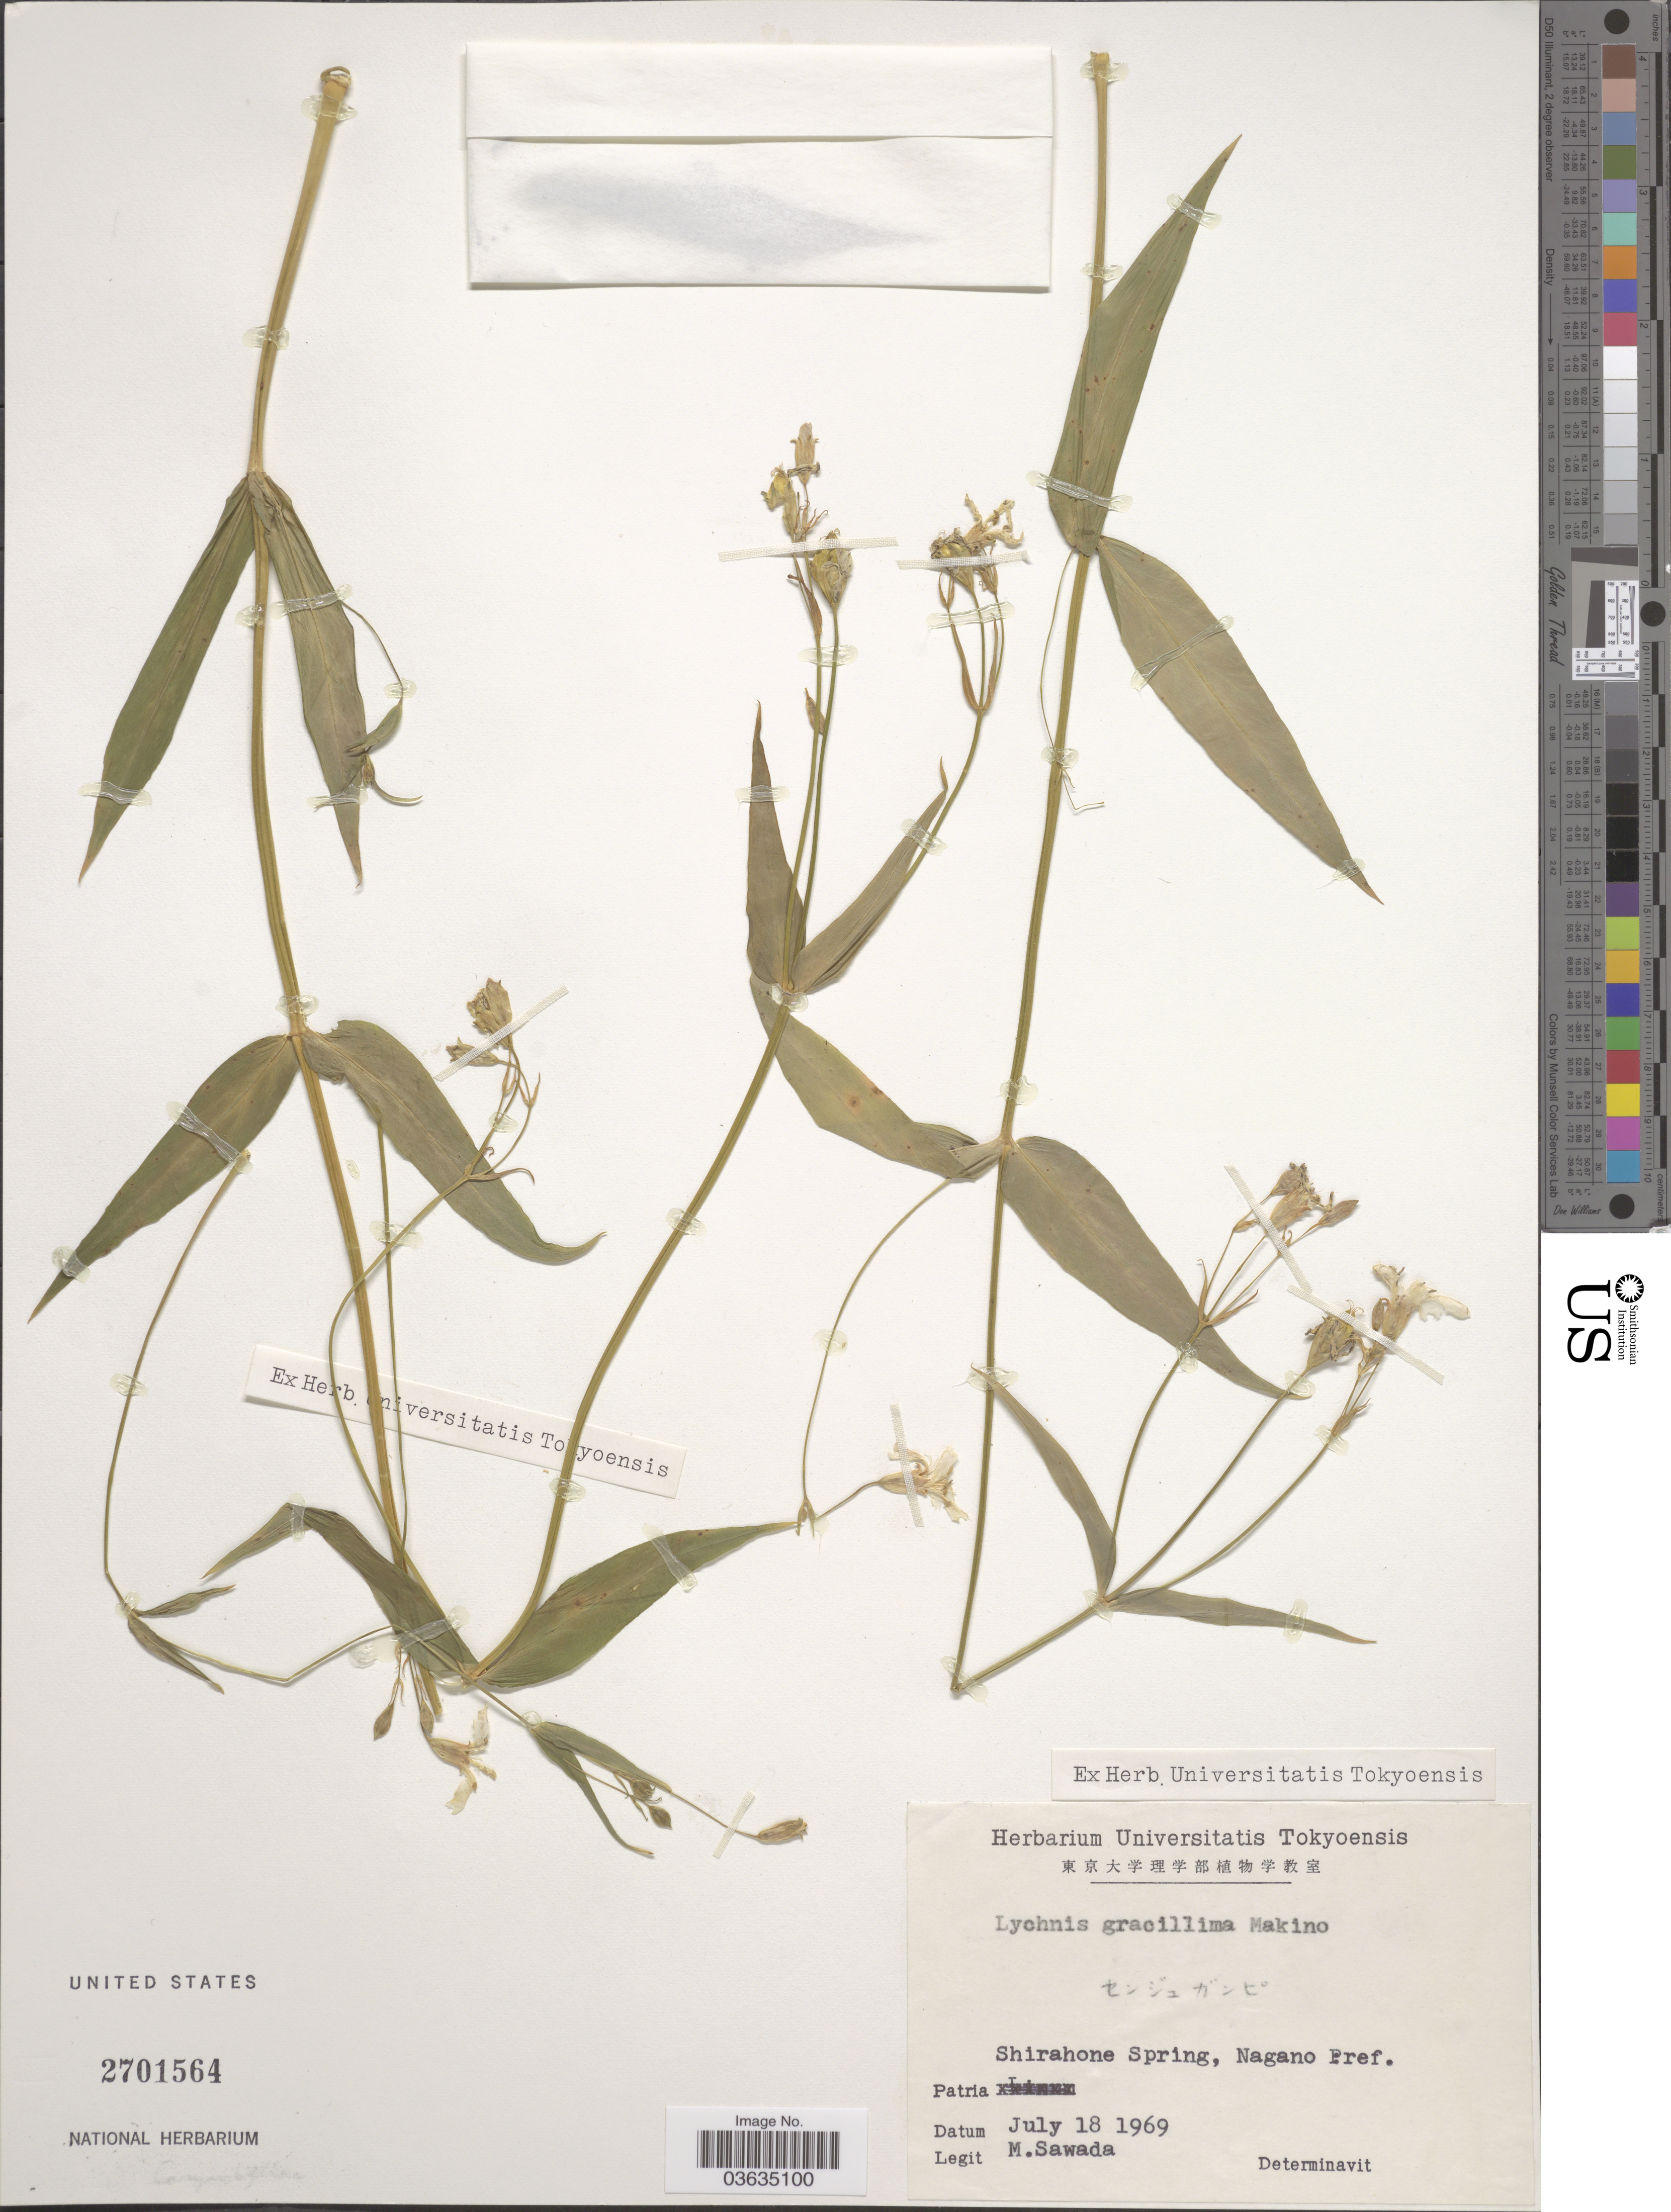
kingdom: Plantae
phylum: Tracheophyta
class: Magnoliopsida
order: Caryophyllales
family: Caryophyllaceae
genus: Silene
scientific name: Silene gracillima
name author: Rohrb.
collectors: M. Sawada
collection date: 1969-07-18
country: Japan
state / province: Nagano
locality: Shirahone Spring, Nagano Pref.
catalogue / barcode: US 2701564